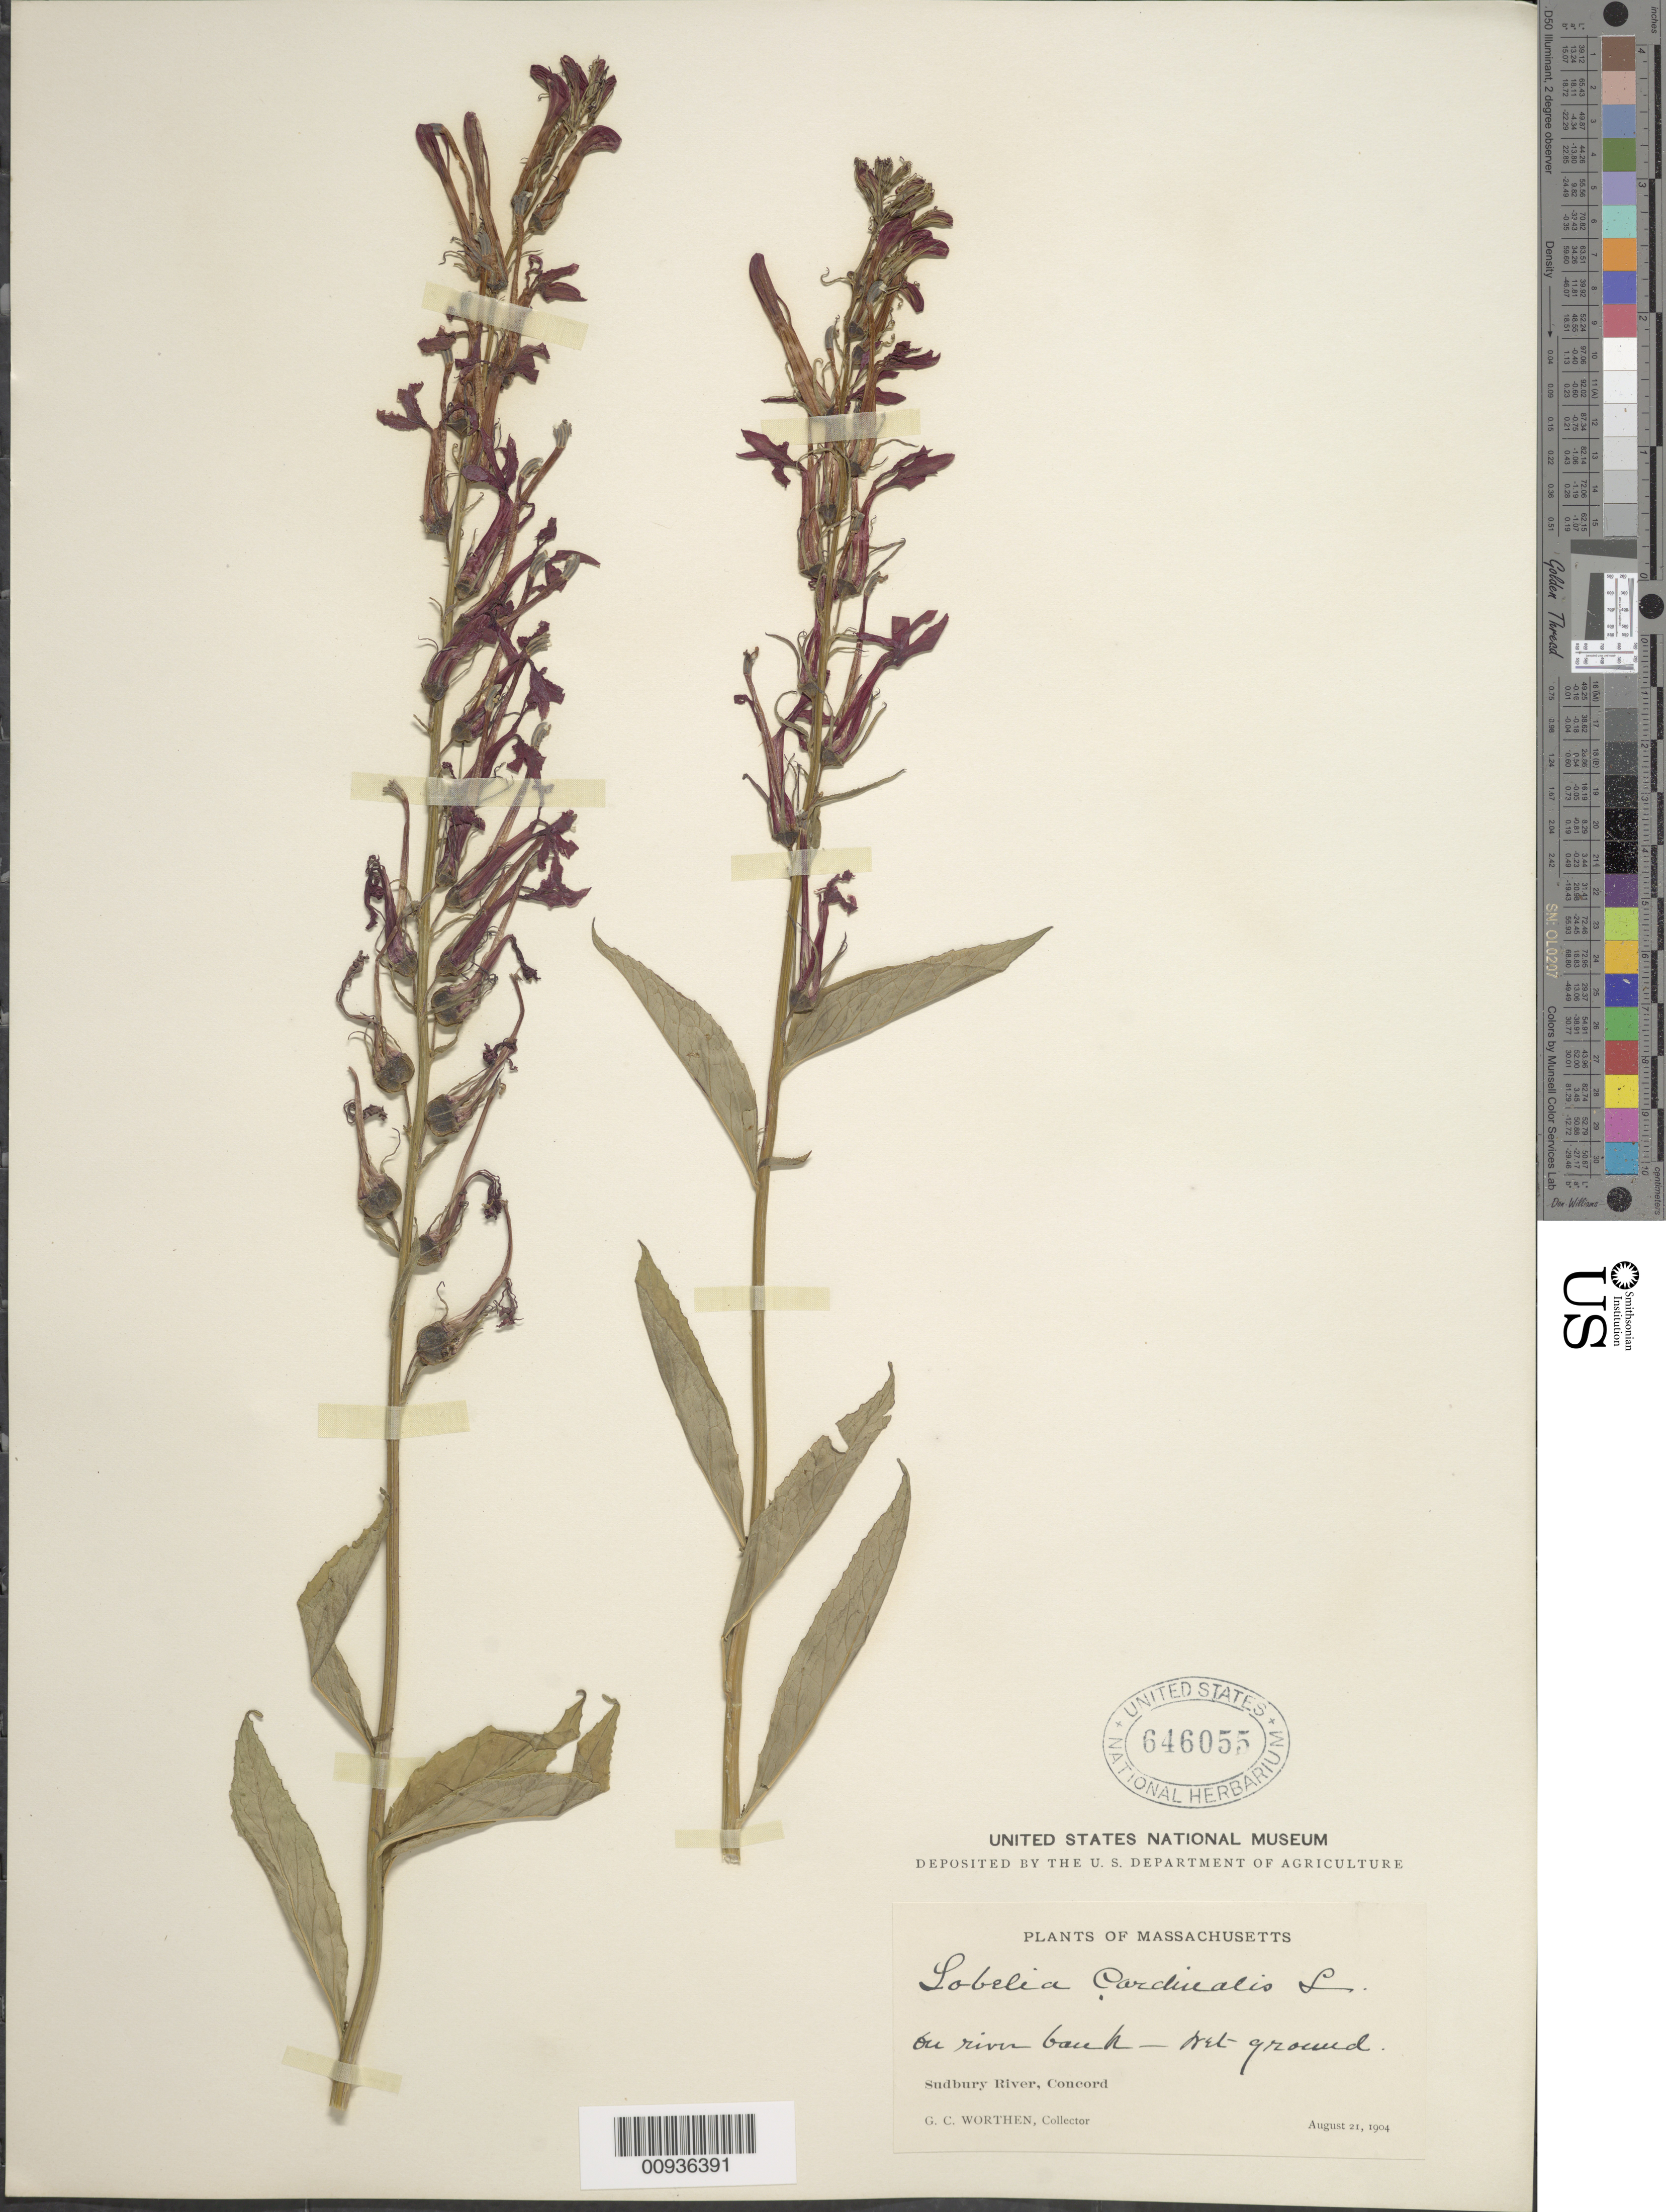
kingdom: Plantae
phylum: Tracheophyta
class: Magnoliopsida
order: Asterales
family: Campanulaceae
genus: Lobelia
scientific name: Lobelia cardinalis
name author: L.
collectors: G. Worthen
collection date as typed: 21 Aug 1904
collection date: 1904-08-21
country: United States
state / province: Massachusetts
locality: Concord, Sudbury River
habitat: on river bank, wet ground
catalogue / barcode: US 646055